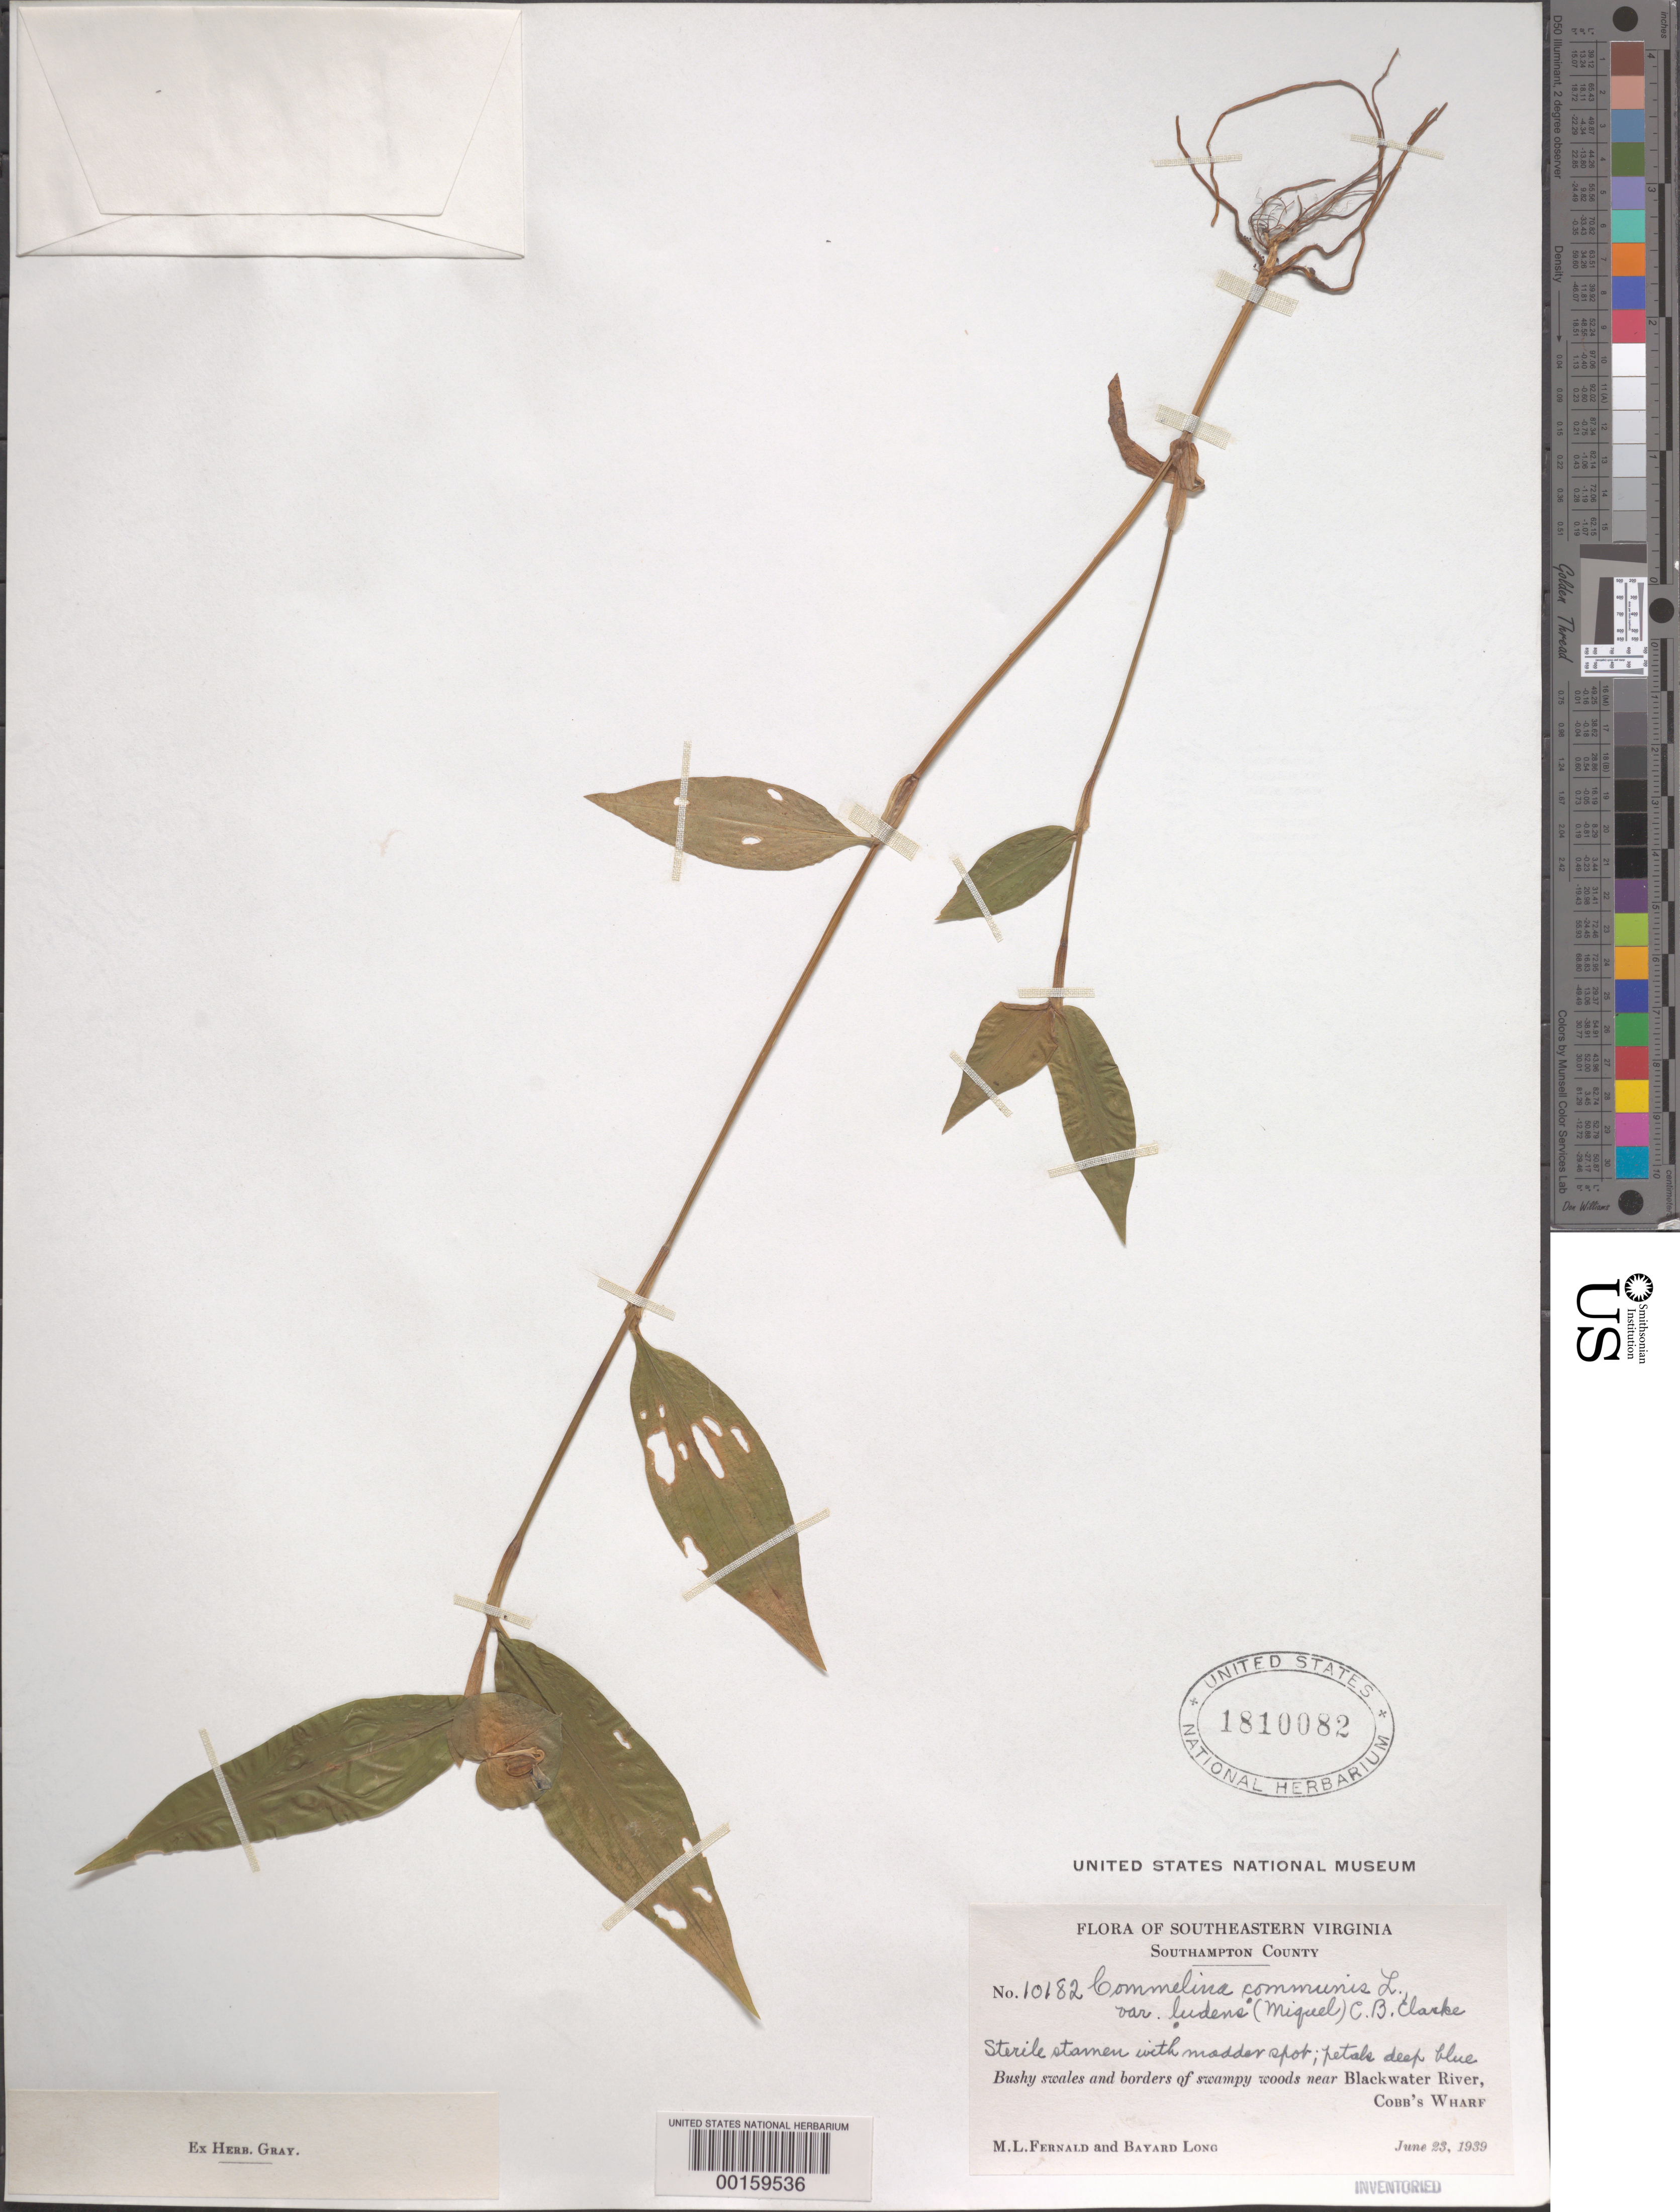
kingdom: Plantae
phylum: Tracheophyta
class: Liliopsida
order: Commelinales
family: Commelinaceae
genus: Commelina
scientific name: Commelina communis var. ludens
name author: (Miq.) C.B. Clarke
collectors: M. L. Fernald & B. H. Long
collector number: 10182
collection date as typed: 23 Jun 1939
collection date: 1939-06-23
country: United States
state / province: Virginia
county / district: Southampton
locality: Cobb's wharf, blackwater river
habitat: Bushy swales and borders of swampy woods near river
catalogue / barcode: US 1810082